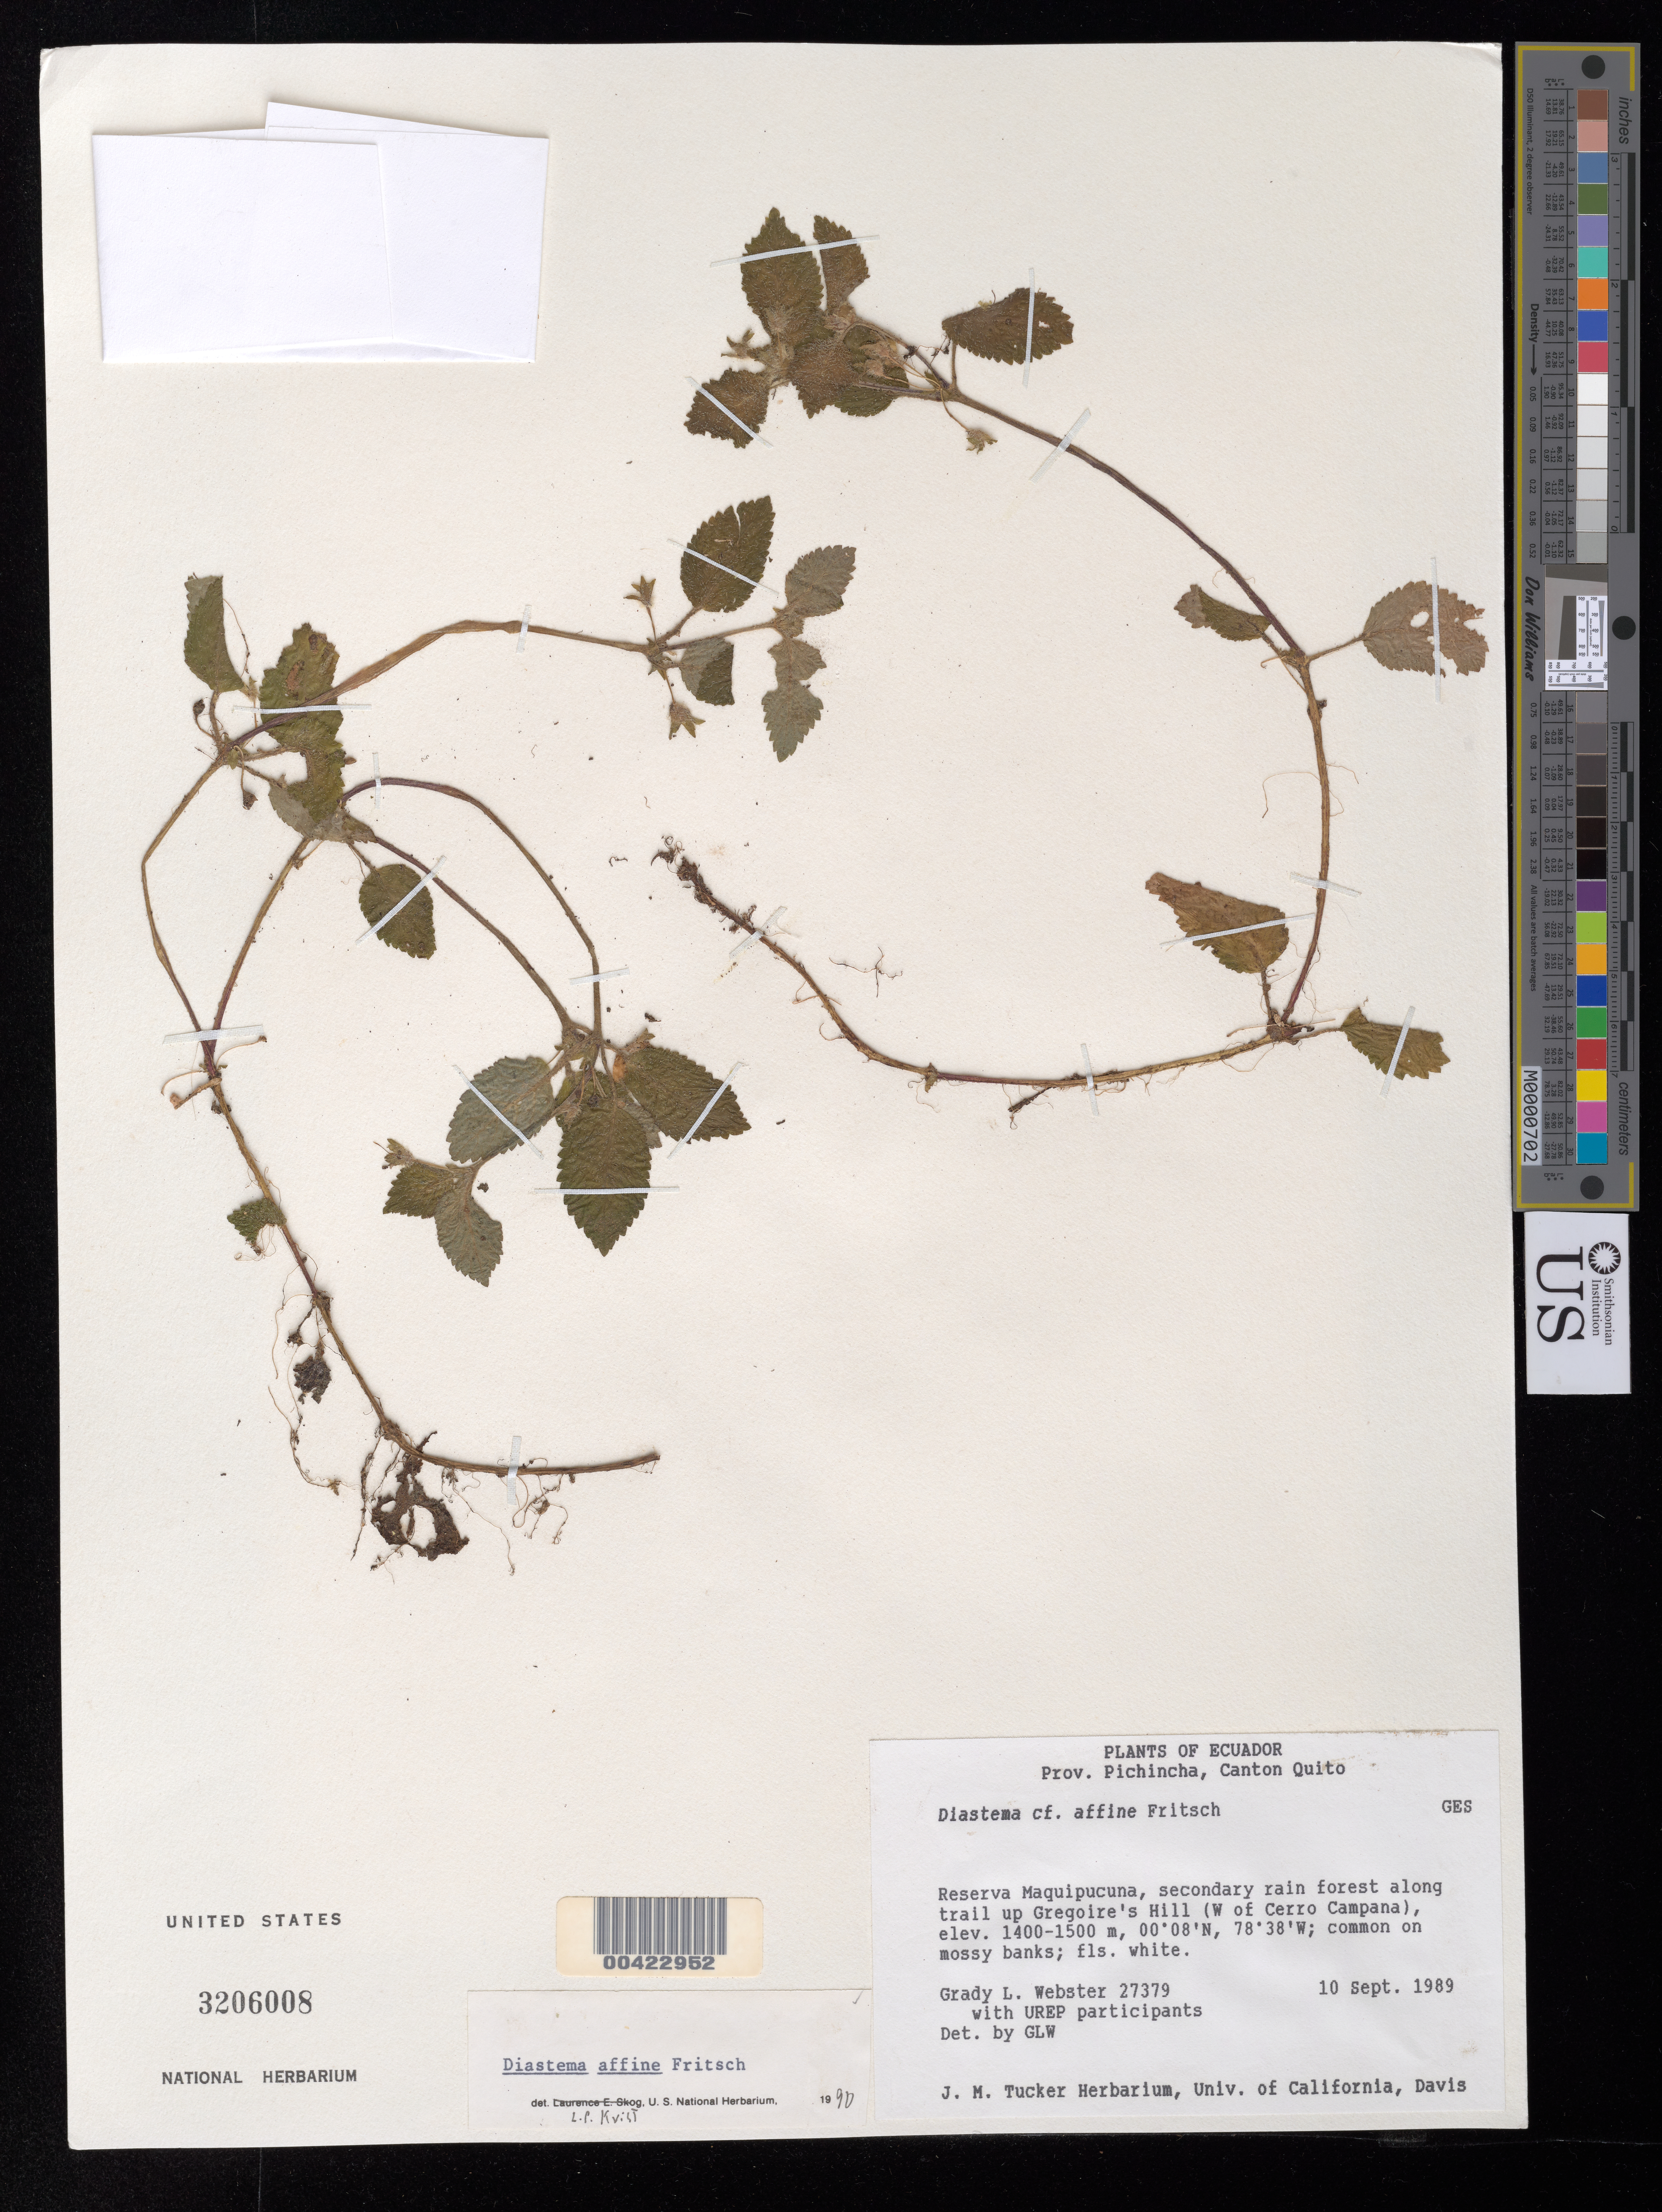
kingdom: Plantae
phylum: Tracheophyta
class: Magnoliopsida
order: Lamiales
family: Gesneriaceae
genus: Diastema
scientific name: Diastema affine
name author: Fritsch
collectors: G. L. Webster & UREP participants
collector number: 27379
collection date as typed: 10 Sep 1989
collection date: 1989-09-10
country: Ecuador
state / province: Pichincha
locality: Canton Quito, Maquipucuna Reserve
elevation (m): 1400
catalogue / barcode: US 3206008